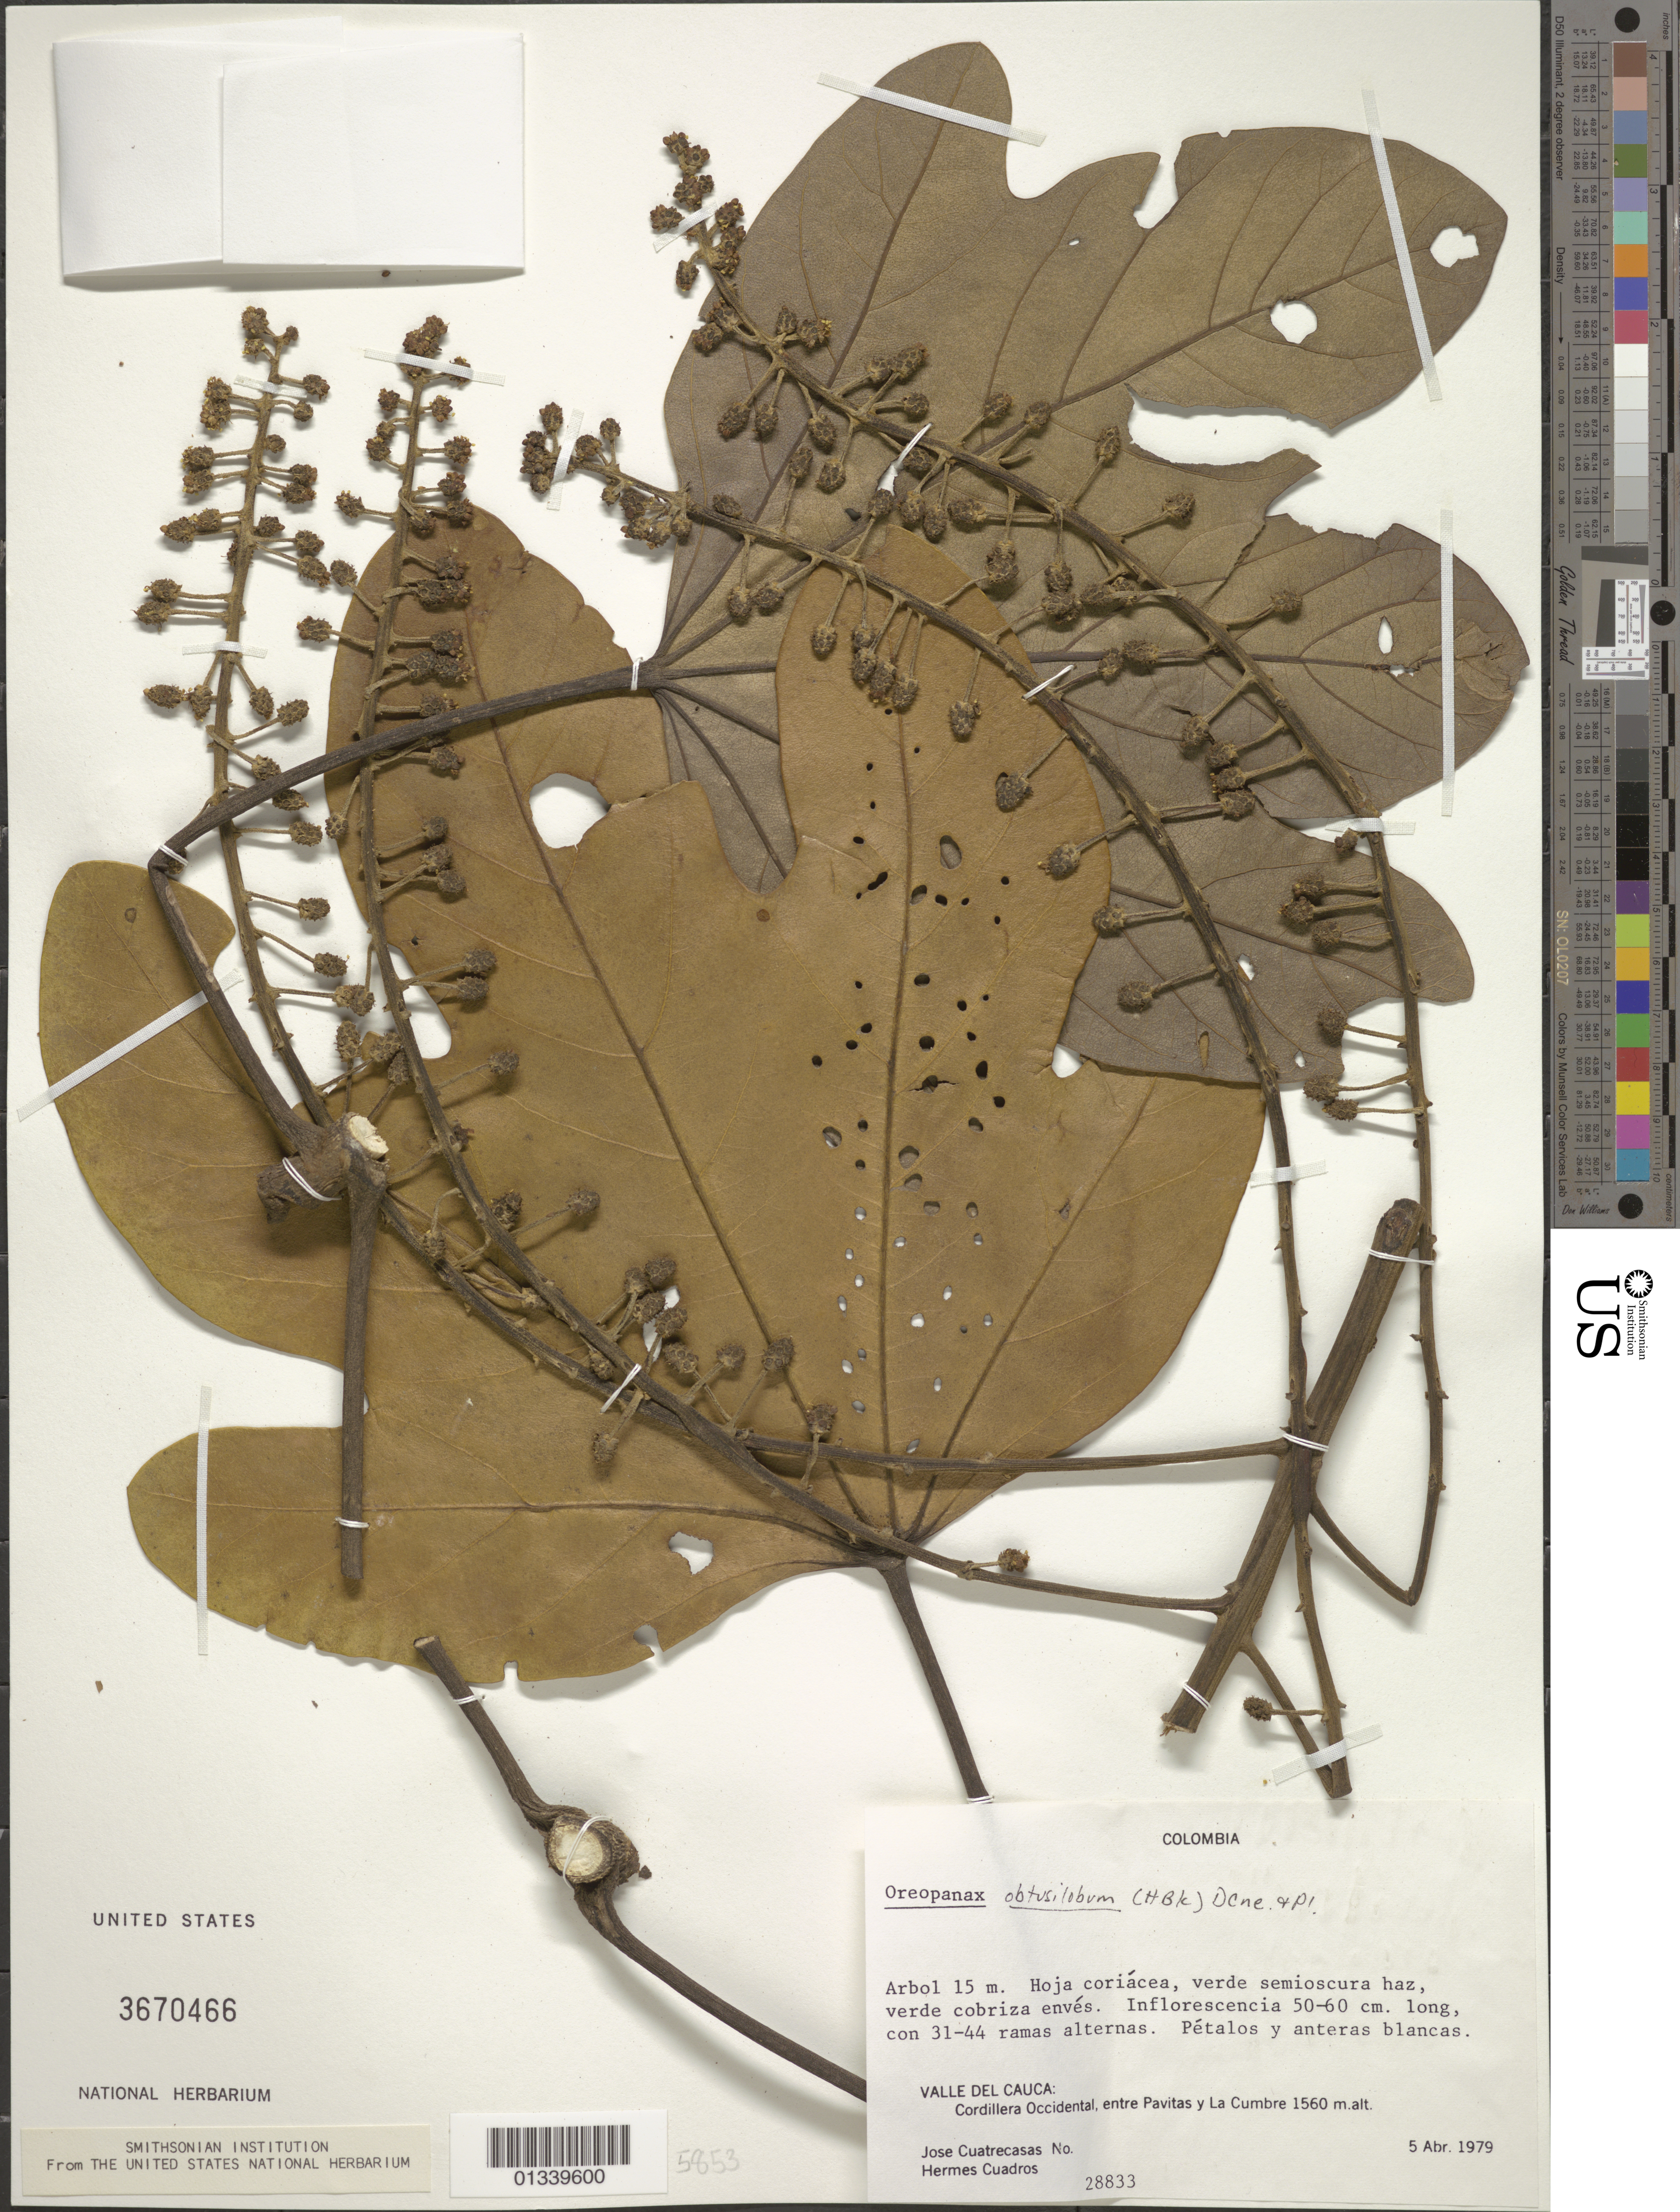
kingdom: Plantae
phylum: Tracheophyta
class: Magnoliopsida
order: Apiales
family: Araliaceae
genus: Oreopanax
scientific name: Oreopanax obtusilobus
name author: (Willd. ex Schult.) Decne. & Planch.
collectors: J. Cuatrecasas & H. Cuadros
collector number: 28833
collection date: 1979-04-05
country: Colombia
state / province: Valle del Cauca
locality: Cordillera Occidental, entre Pavitas y La Cumbre.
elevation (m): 1560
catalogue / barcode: US 3670466